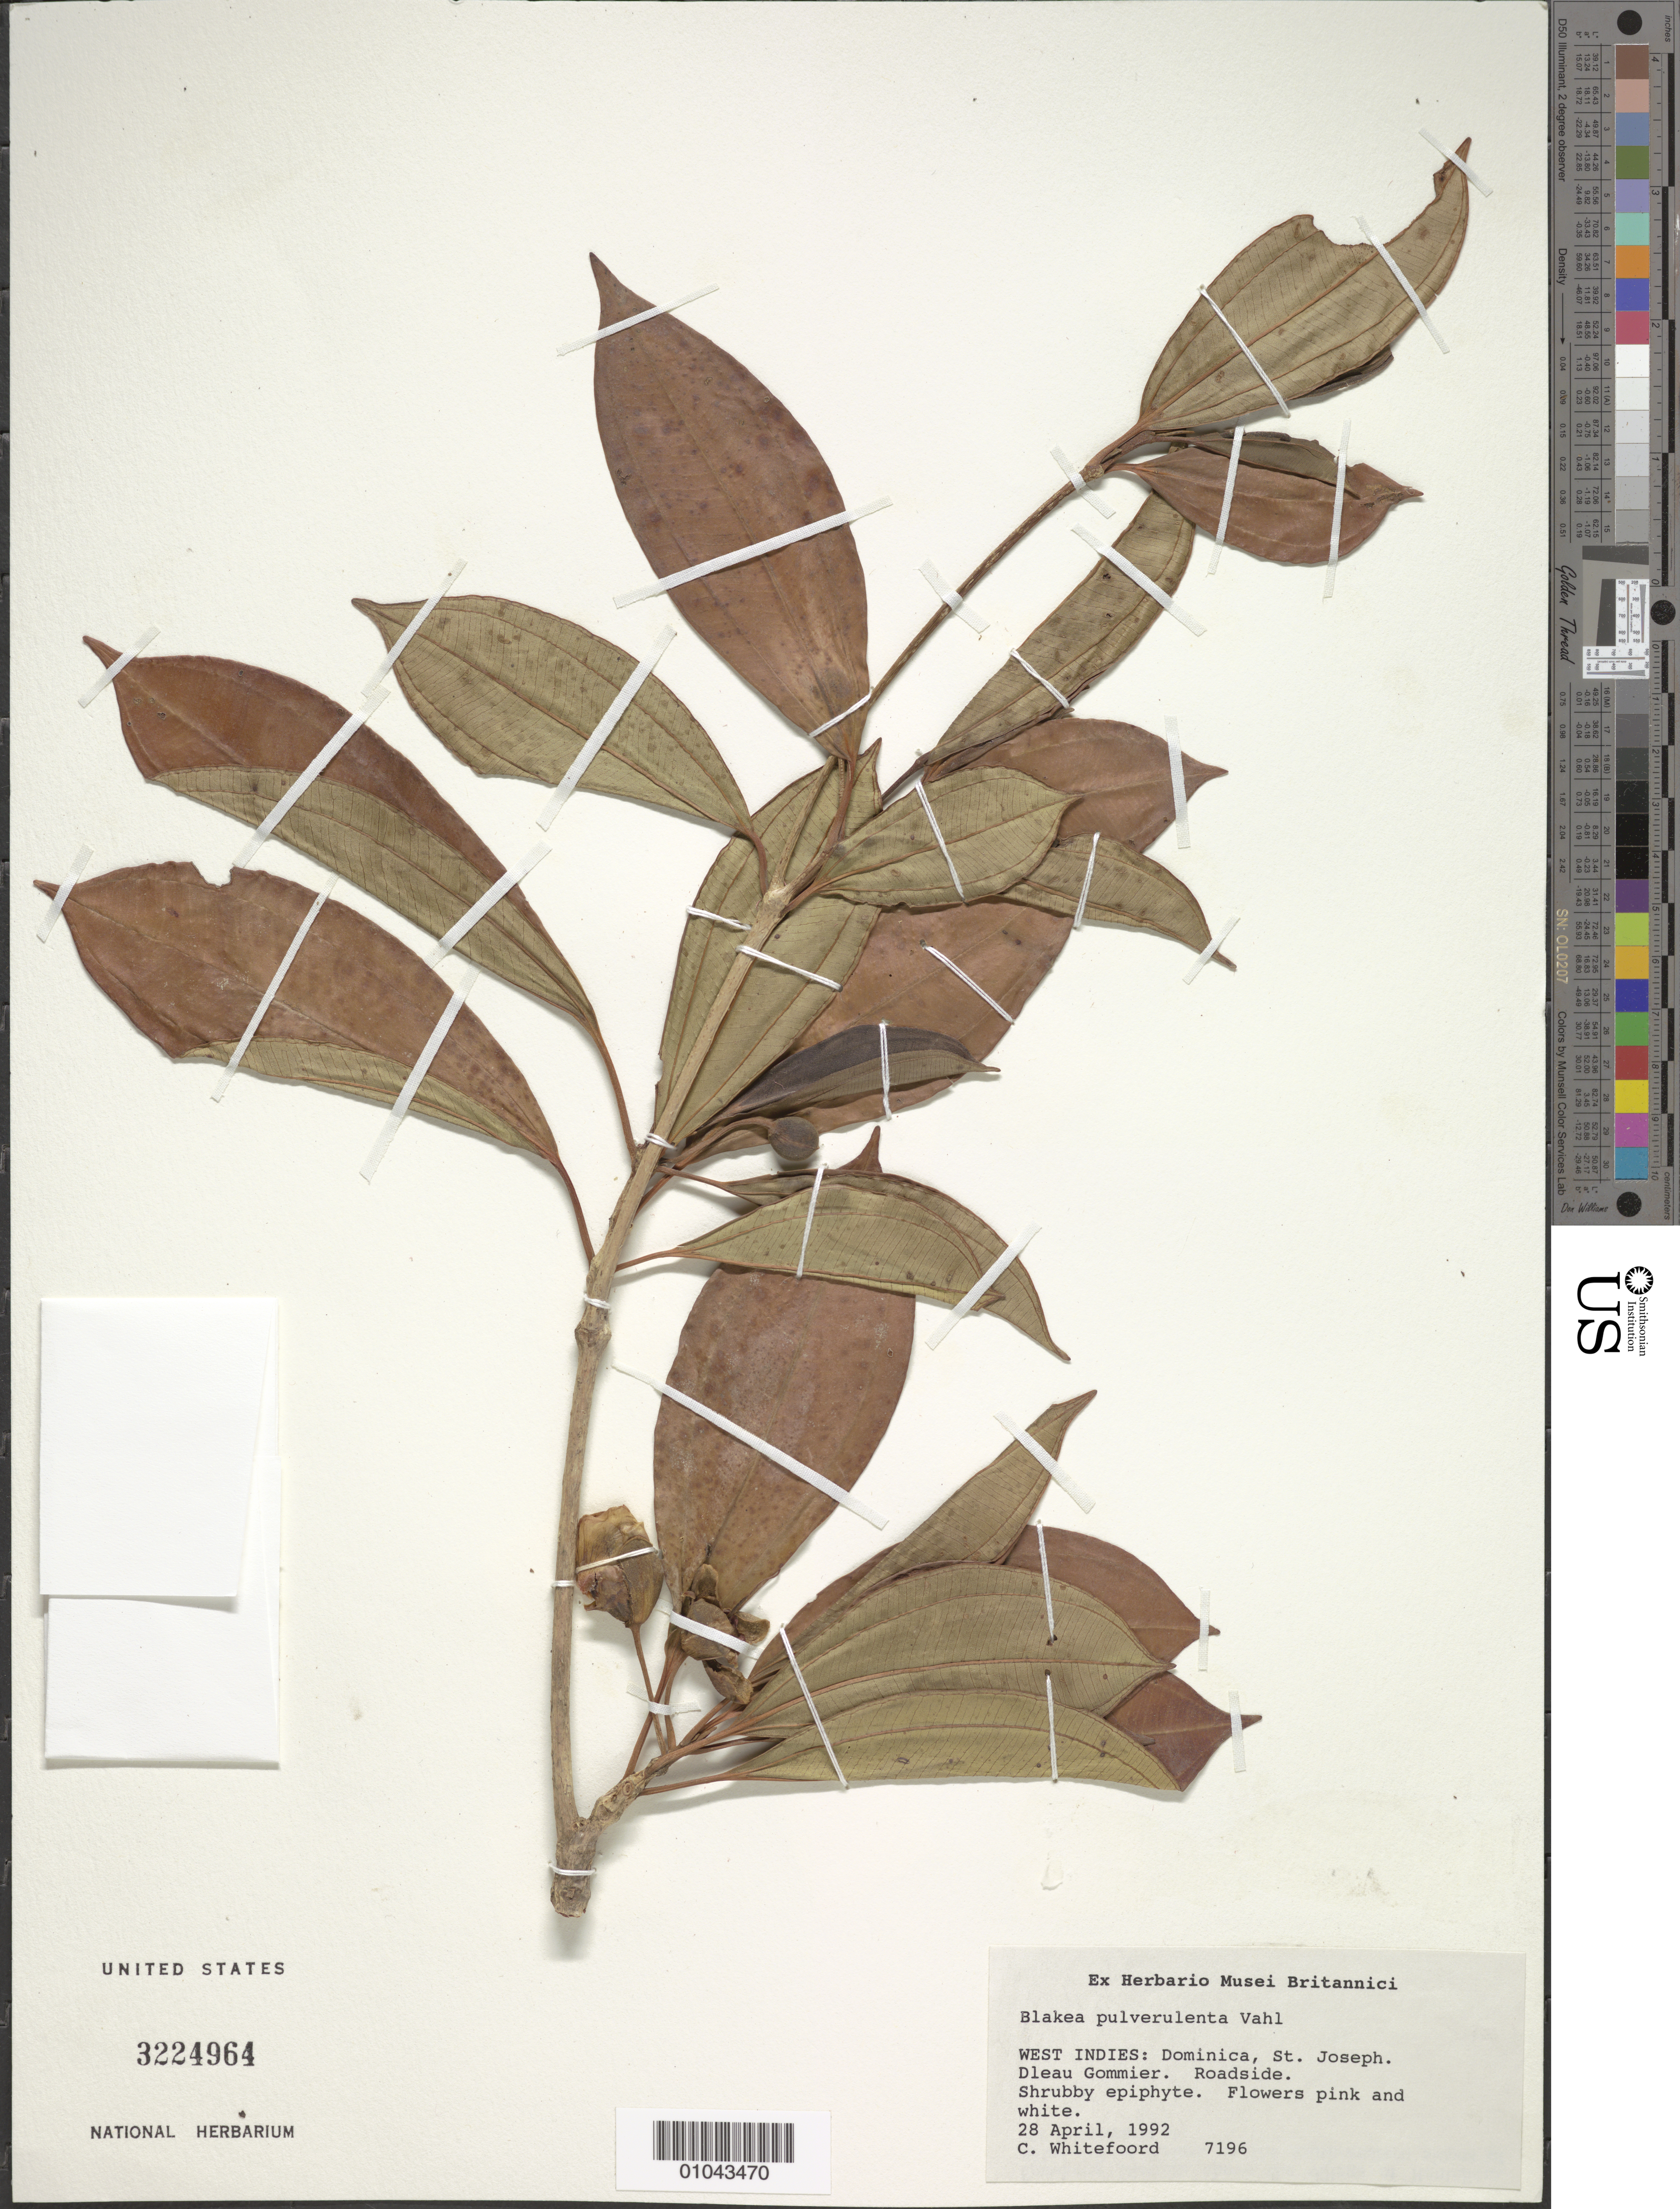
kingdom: Plantae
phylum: Tracheophyta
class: Magnoliopsida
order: Myrtales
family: Melastomataceae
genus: Blakea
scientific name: Blakea pulverulenta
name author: Vahl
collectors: C. Whitefoord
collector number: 7196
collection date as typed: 28 Apr 1992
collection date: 1992-04-28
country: Dominica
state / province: St. Joseph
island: Dominica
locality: D'eau Gommier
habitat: Roadside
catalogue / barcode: US 3224964